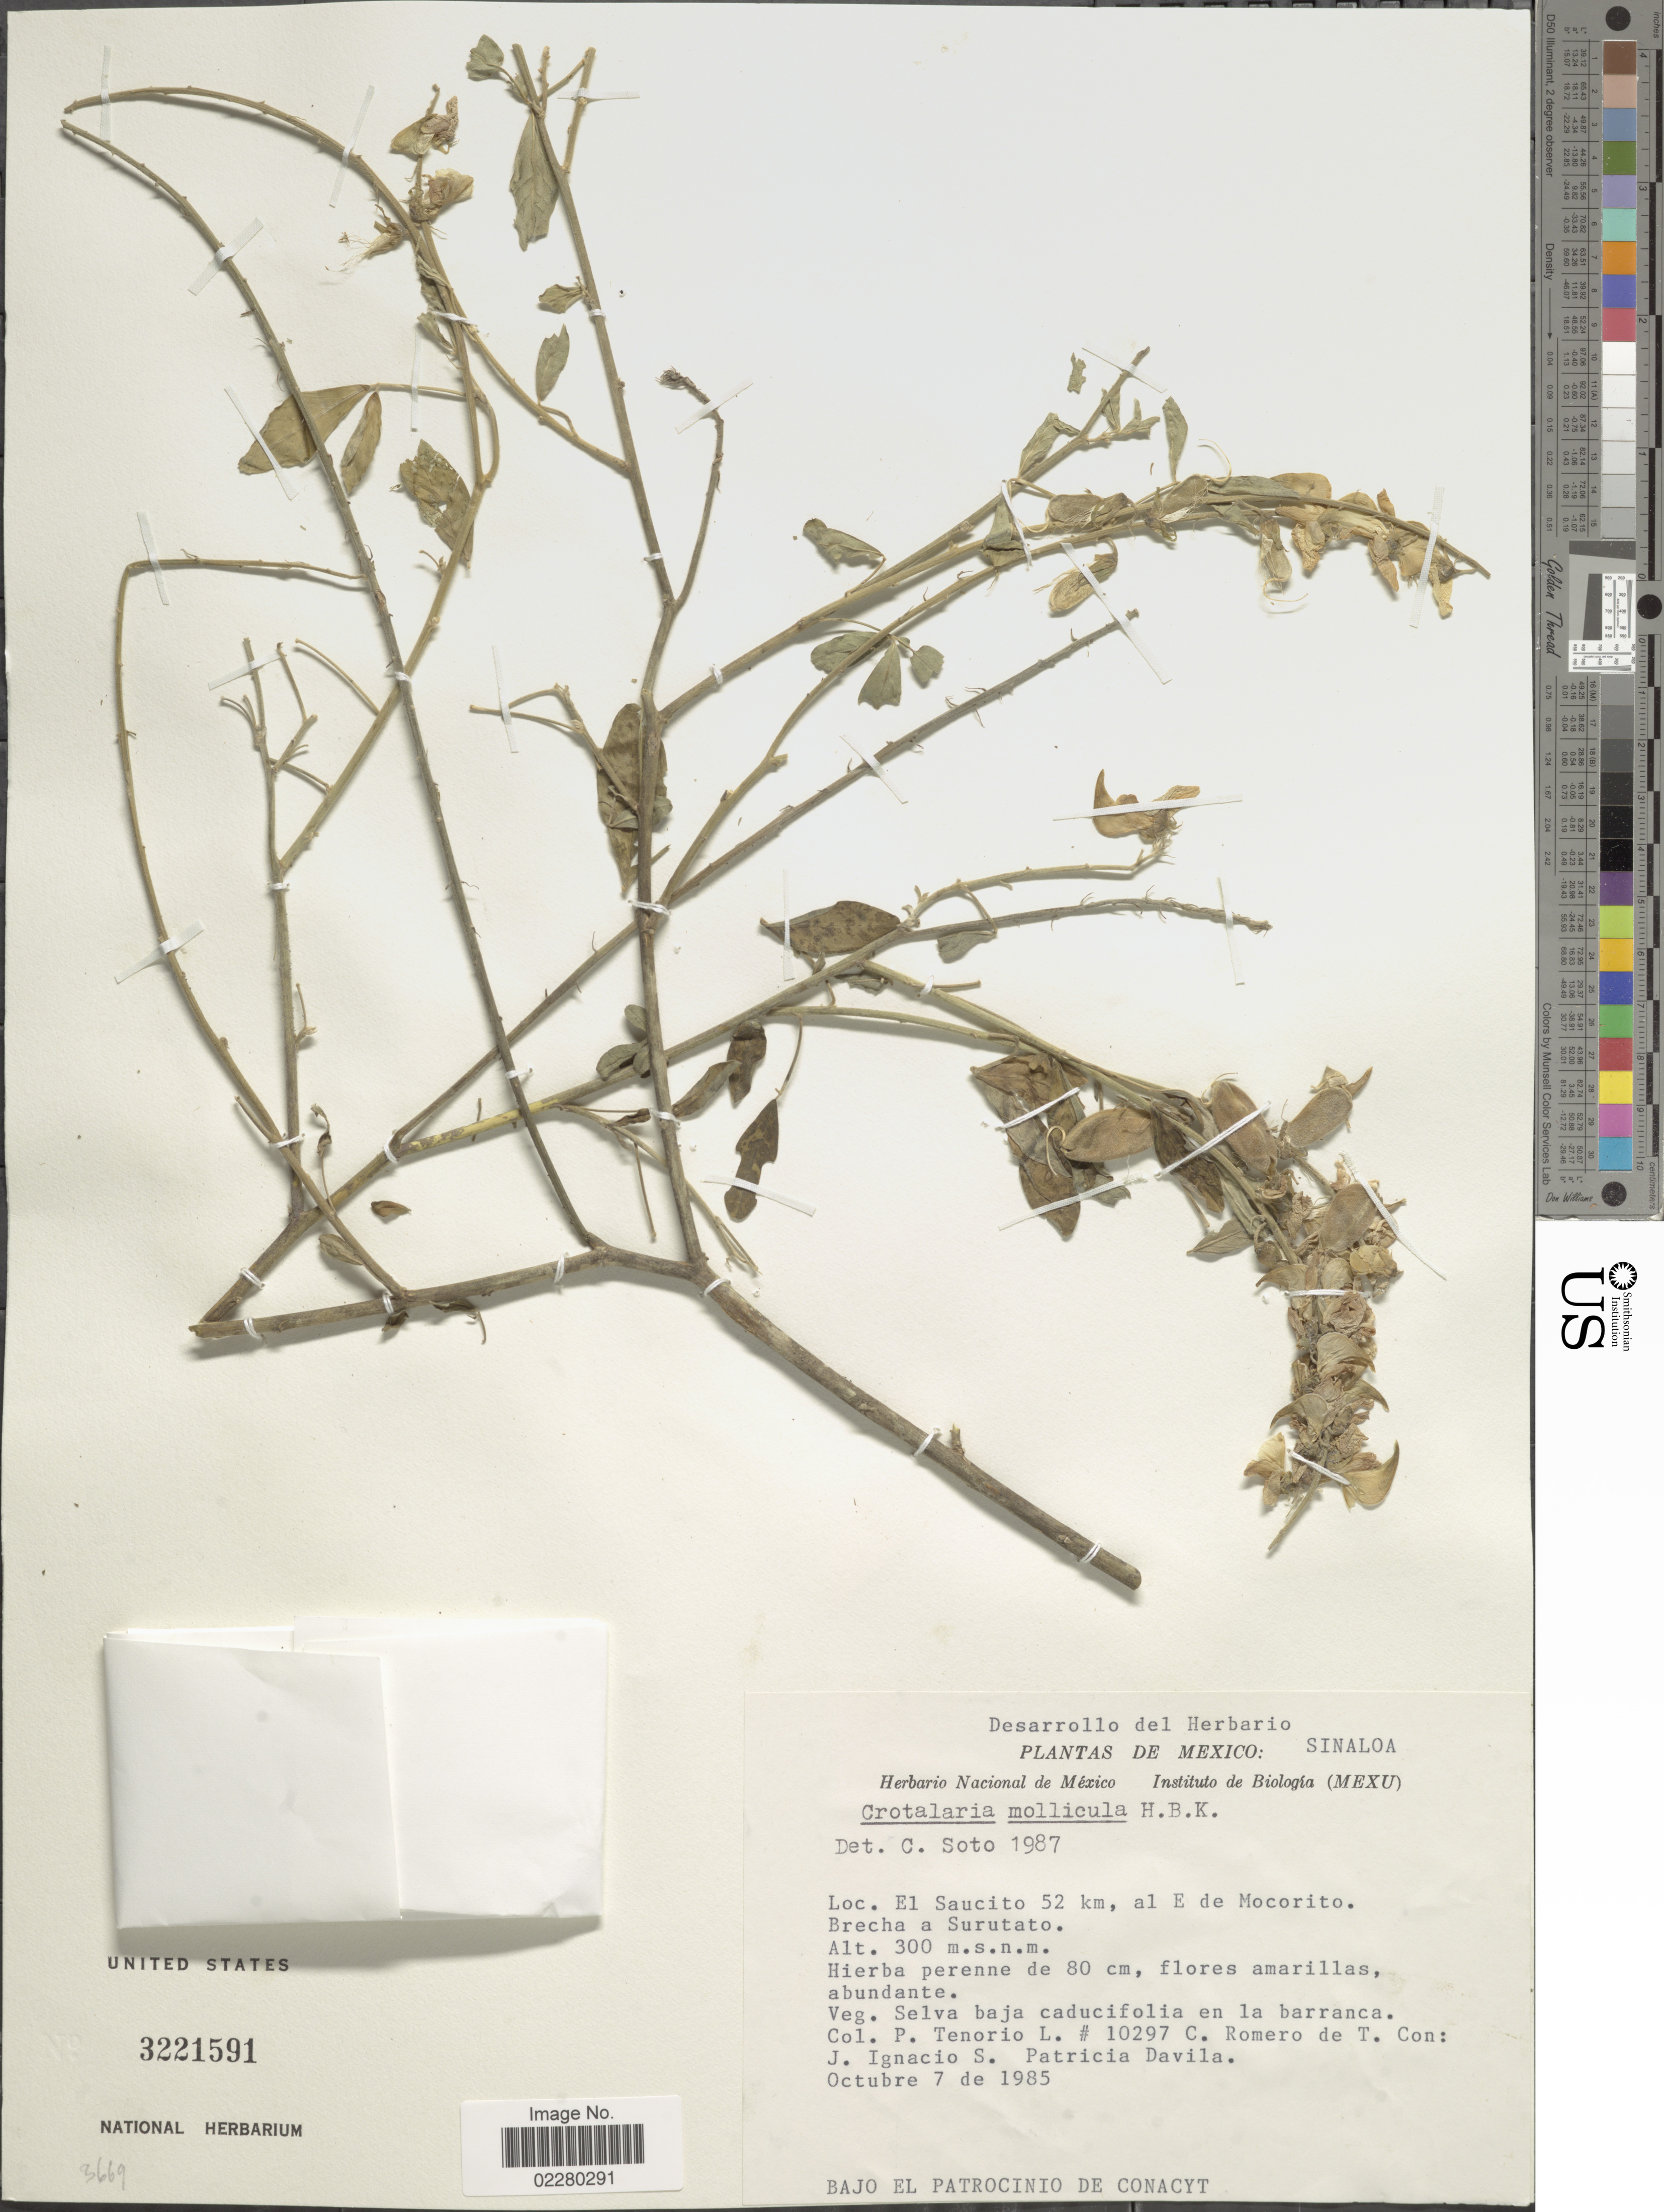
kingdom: Plantae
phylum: Tracheophyta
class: Magnoliopsida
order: Fabales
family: Fabaceae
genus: Crotalaria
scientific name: Crotalaria mollicula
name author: Kunth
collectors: P. Tenorio L., C. Romero de T., Ignacio S., J. & P. Dávila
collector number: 10297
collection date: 1985-10-07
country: Mexico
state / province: Sinaloa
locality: El Saucito 52 km, al E de Mocorito. Brecha a Surutato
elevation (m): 300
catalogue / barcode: US 3221591